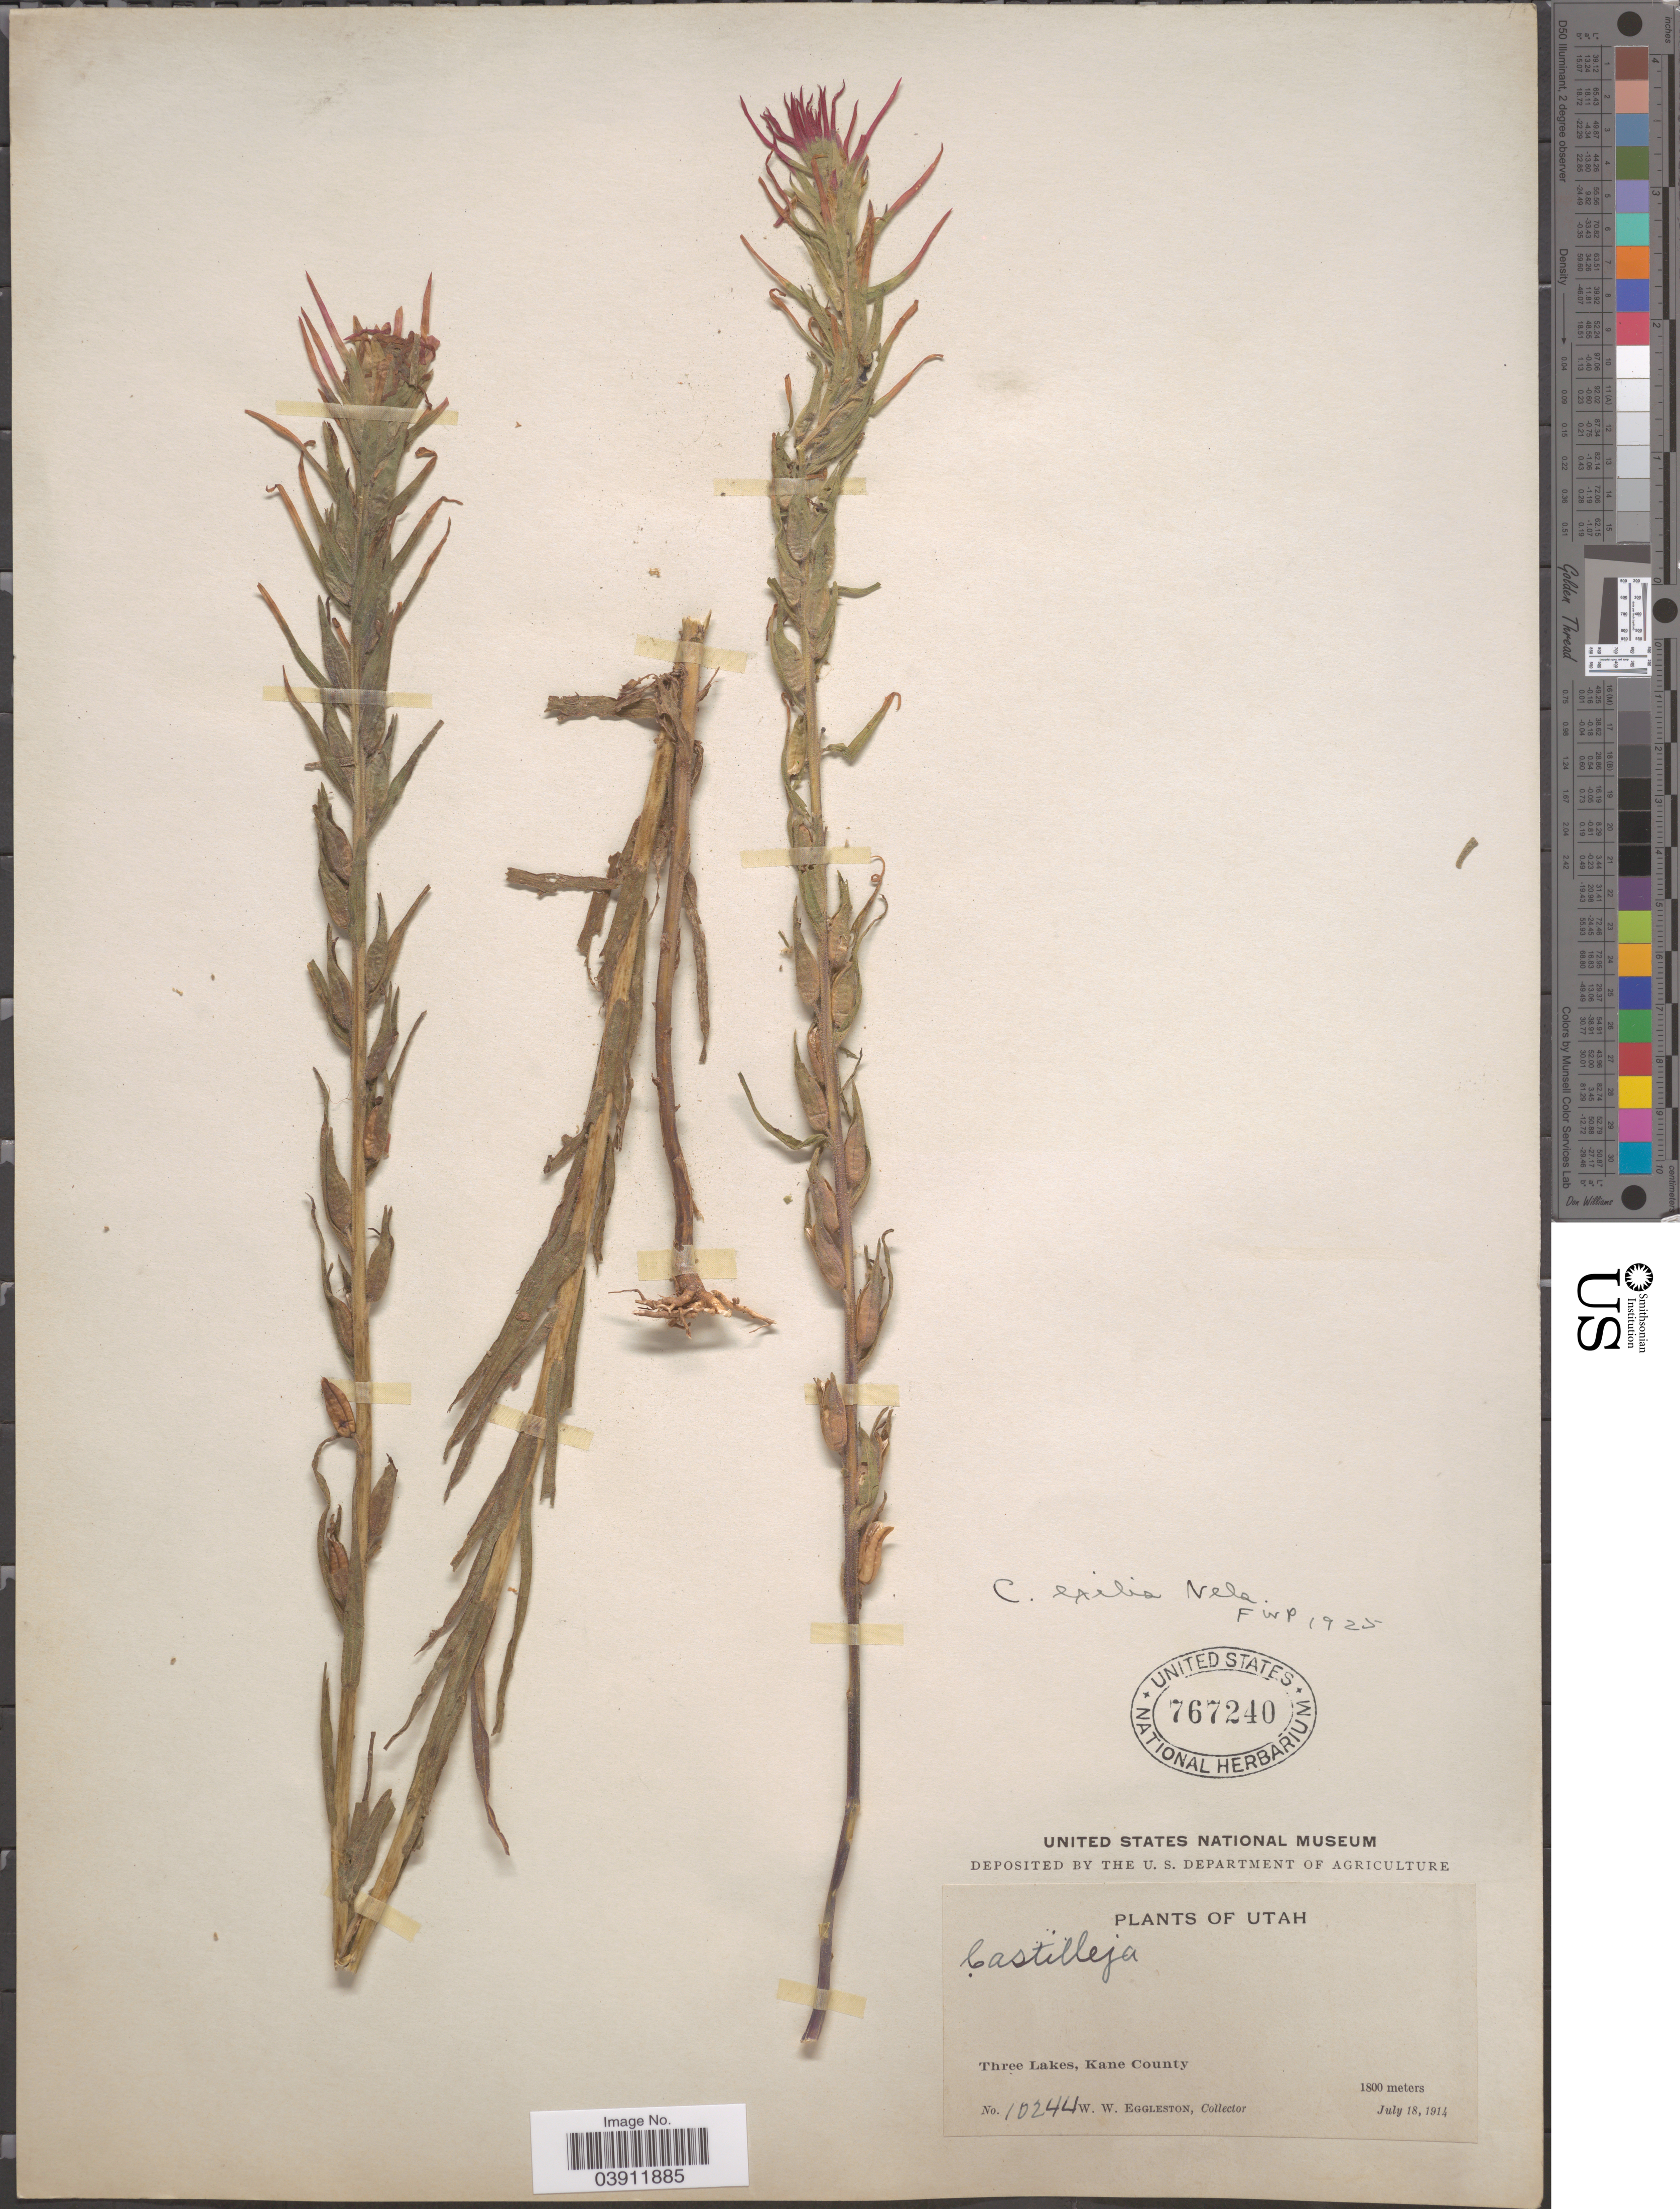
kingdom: Plantae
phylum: Tracheophyta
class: Magnoliopsida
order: Lamiales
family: Orobanchaceae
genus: Castilleja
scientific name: Castilleja exilis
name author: A. Nelson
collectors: W. W. Eggleston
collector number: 10244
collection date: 1914-07-18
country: United States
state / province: Utah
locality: Three Lakes, Kane County.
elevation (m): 1800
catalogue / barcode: US 767240